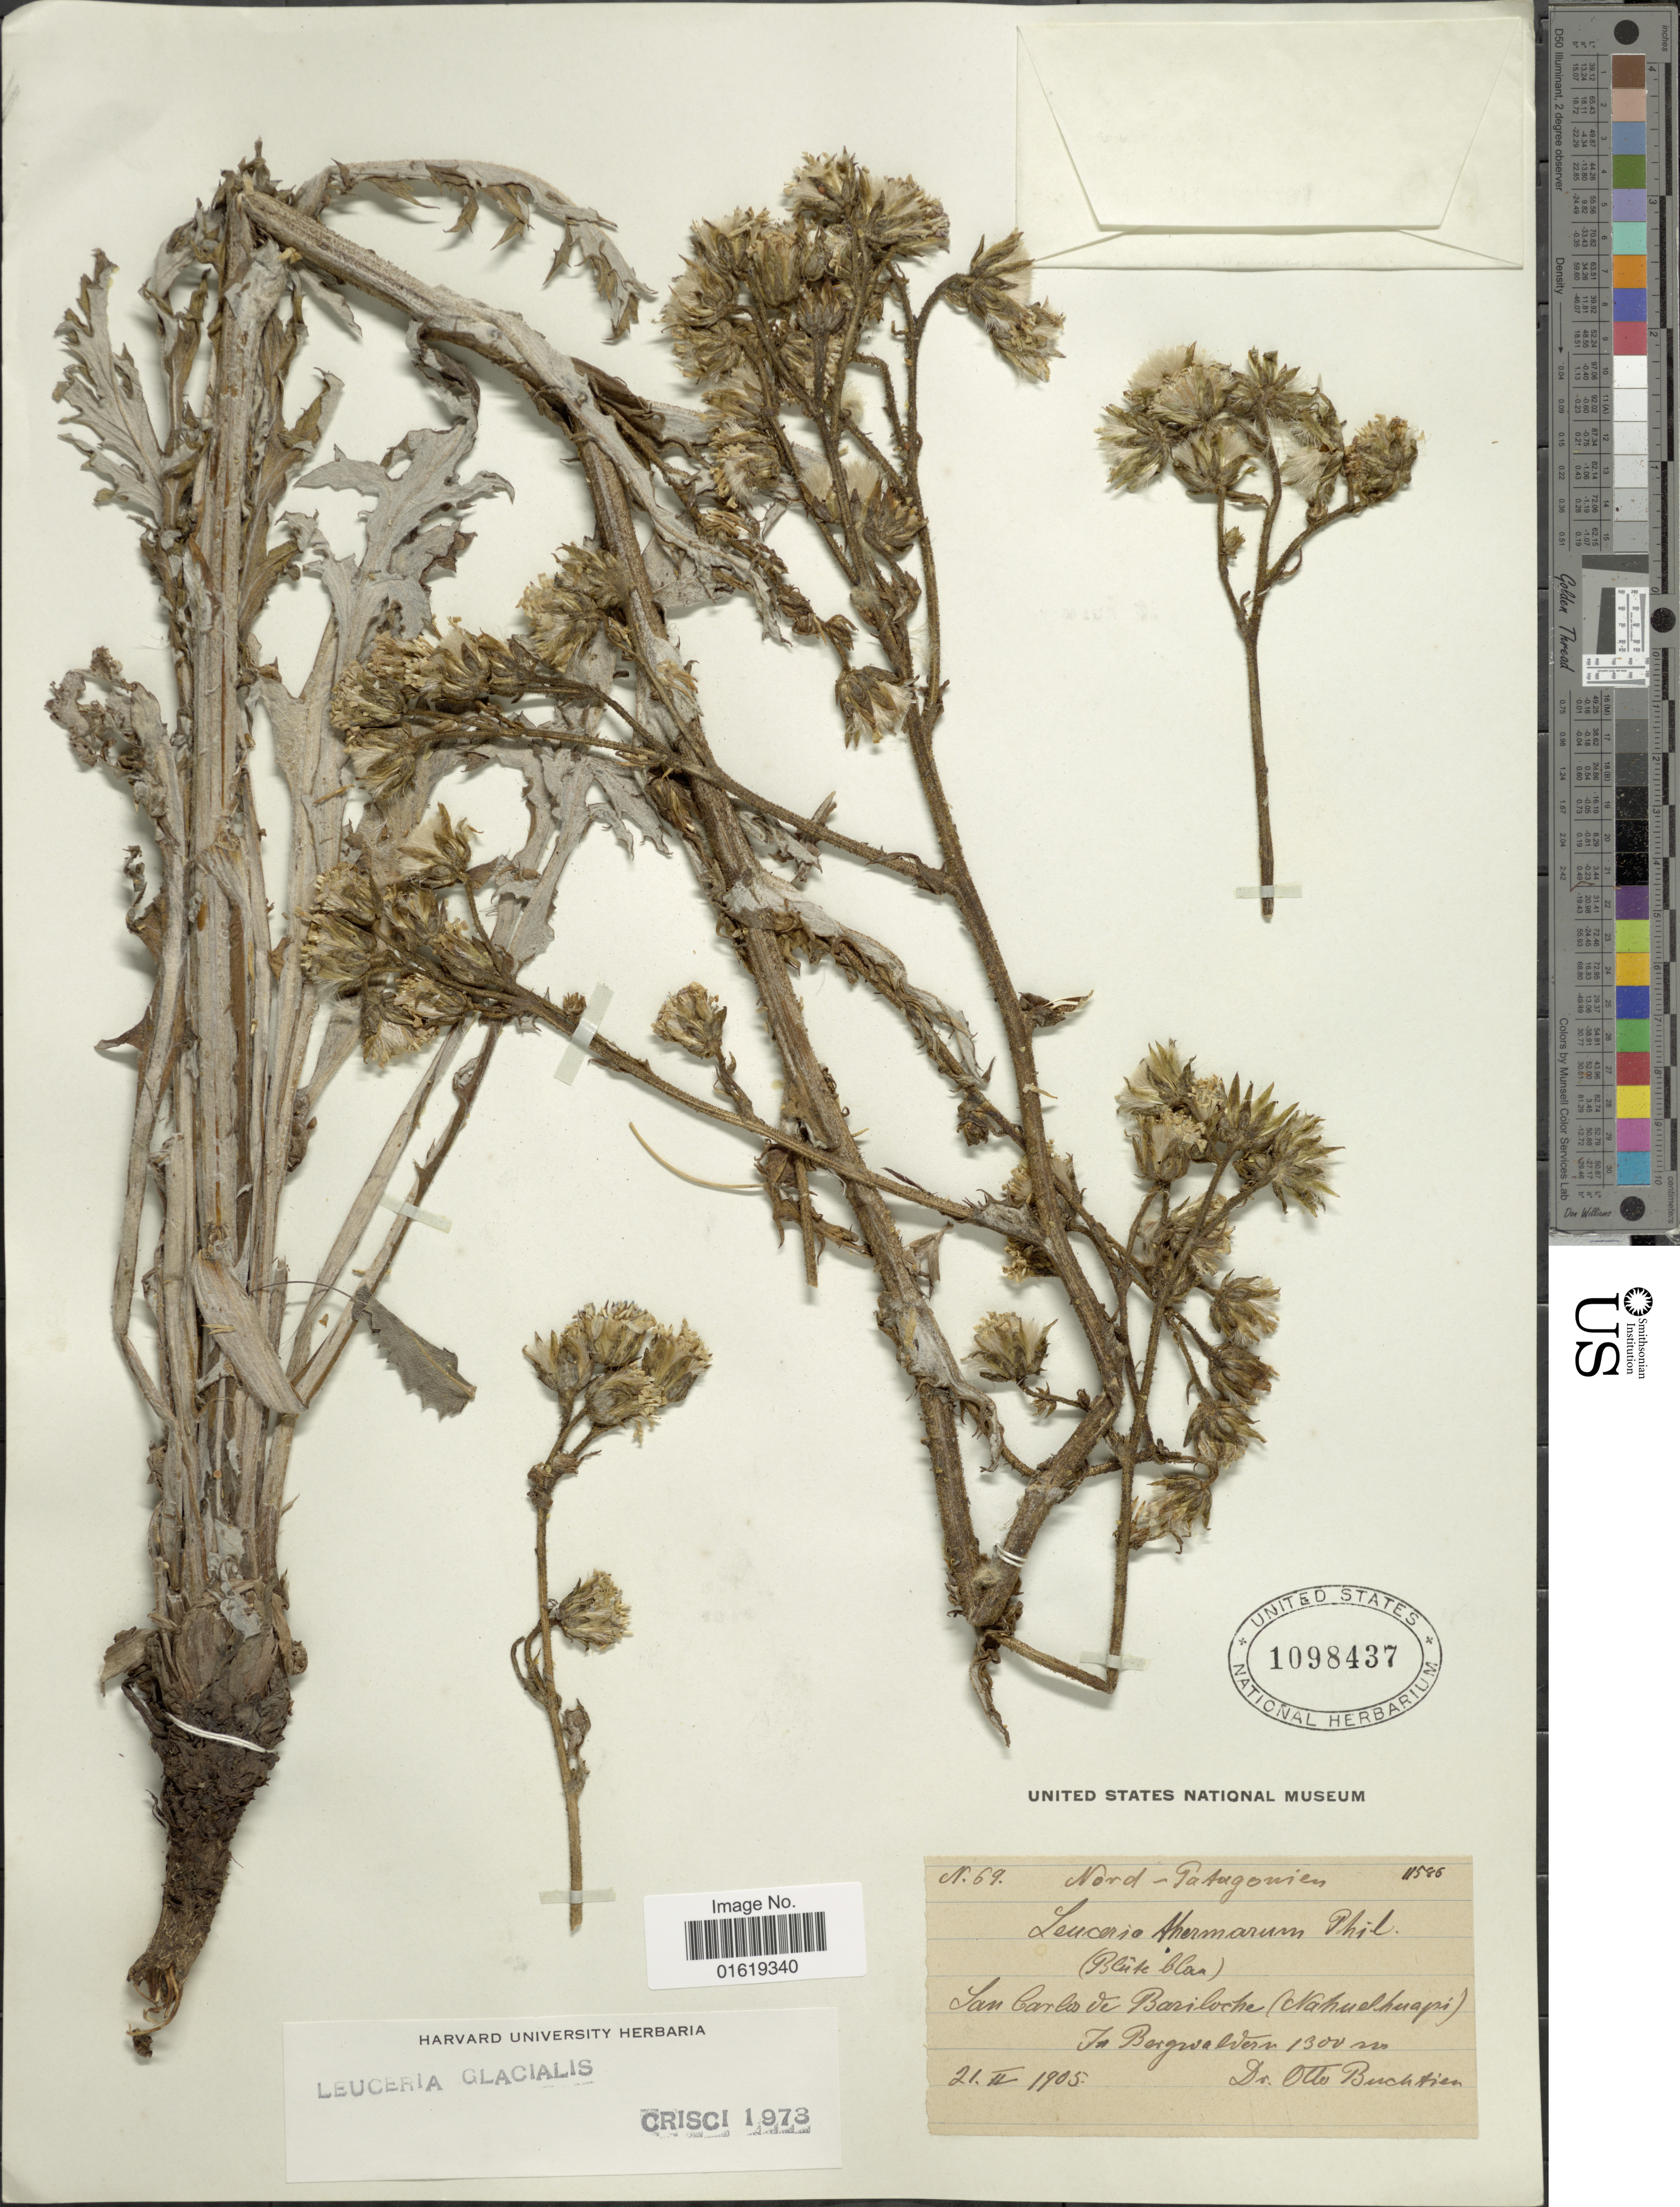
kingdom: Plantae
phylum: Tracheophyta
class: Magnoliopsida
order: Asterales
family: Asteraceae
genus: Leucheria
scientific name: Leucheria glacialis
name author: (Poepp. ex Less.) Reiche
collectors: O. Buchtien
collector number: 69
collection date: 1905-02-21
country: Argentina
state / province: Río Negro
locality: Nord-Patagonien. San Carlos de Bariloche (Nahuelhuapi)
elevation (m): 1300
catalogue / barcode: US 1098437